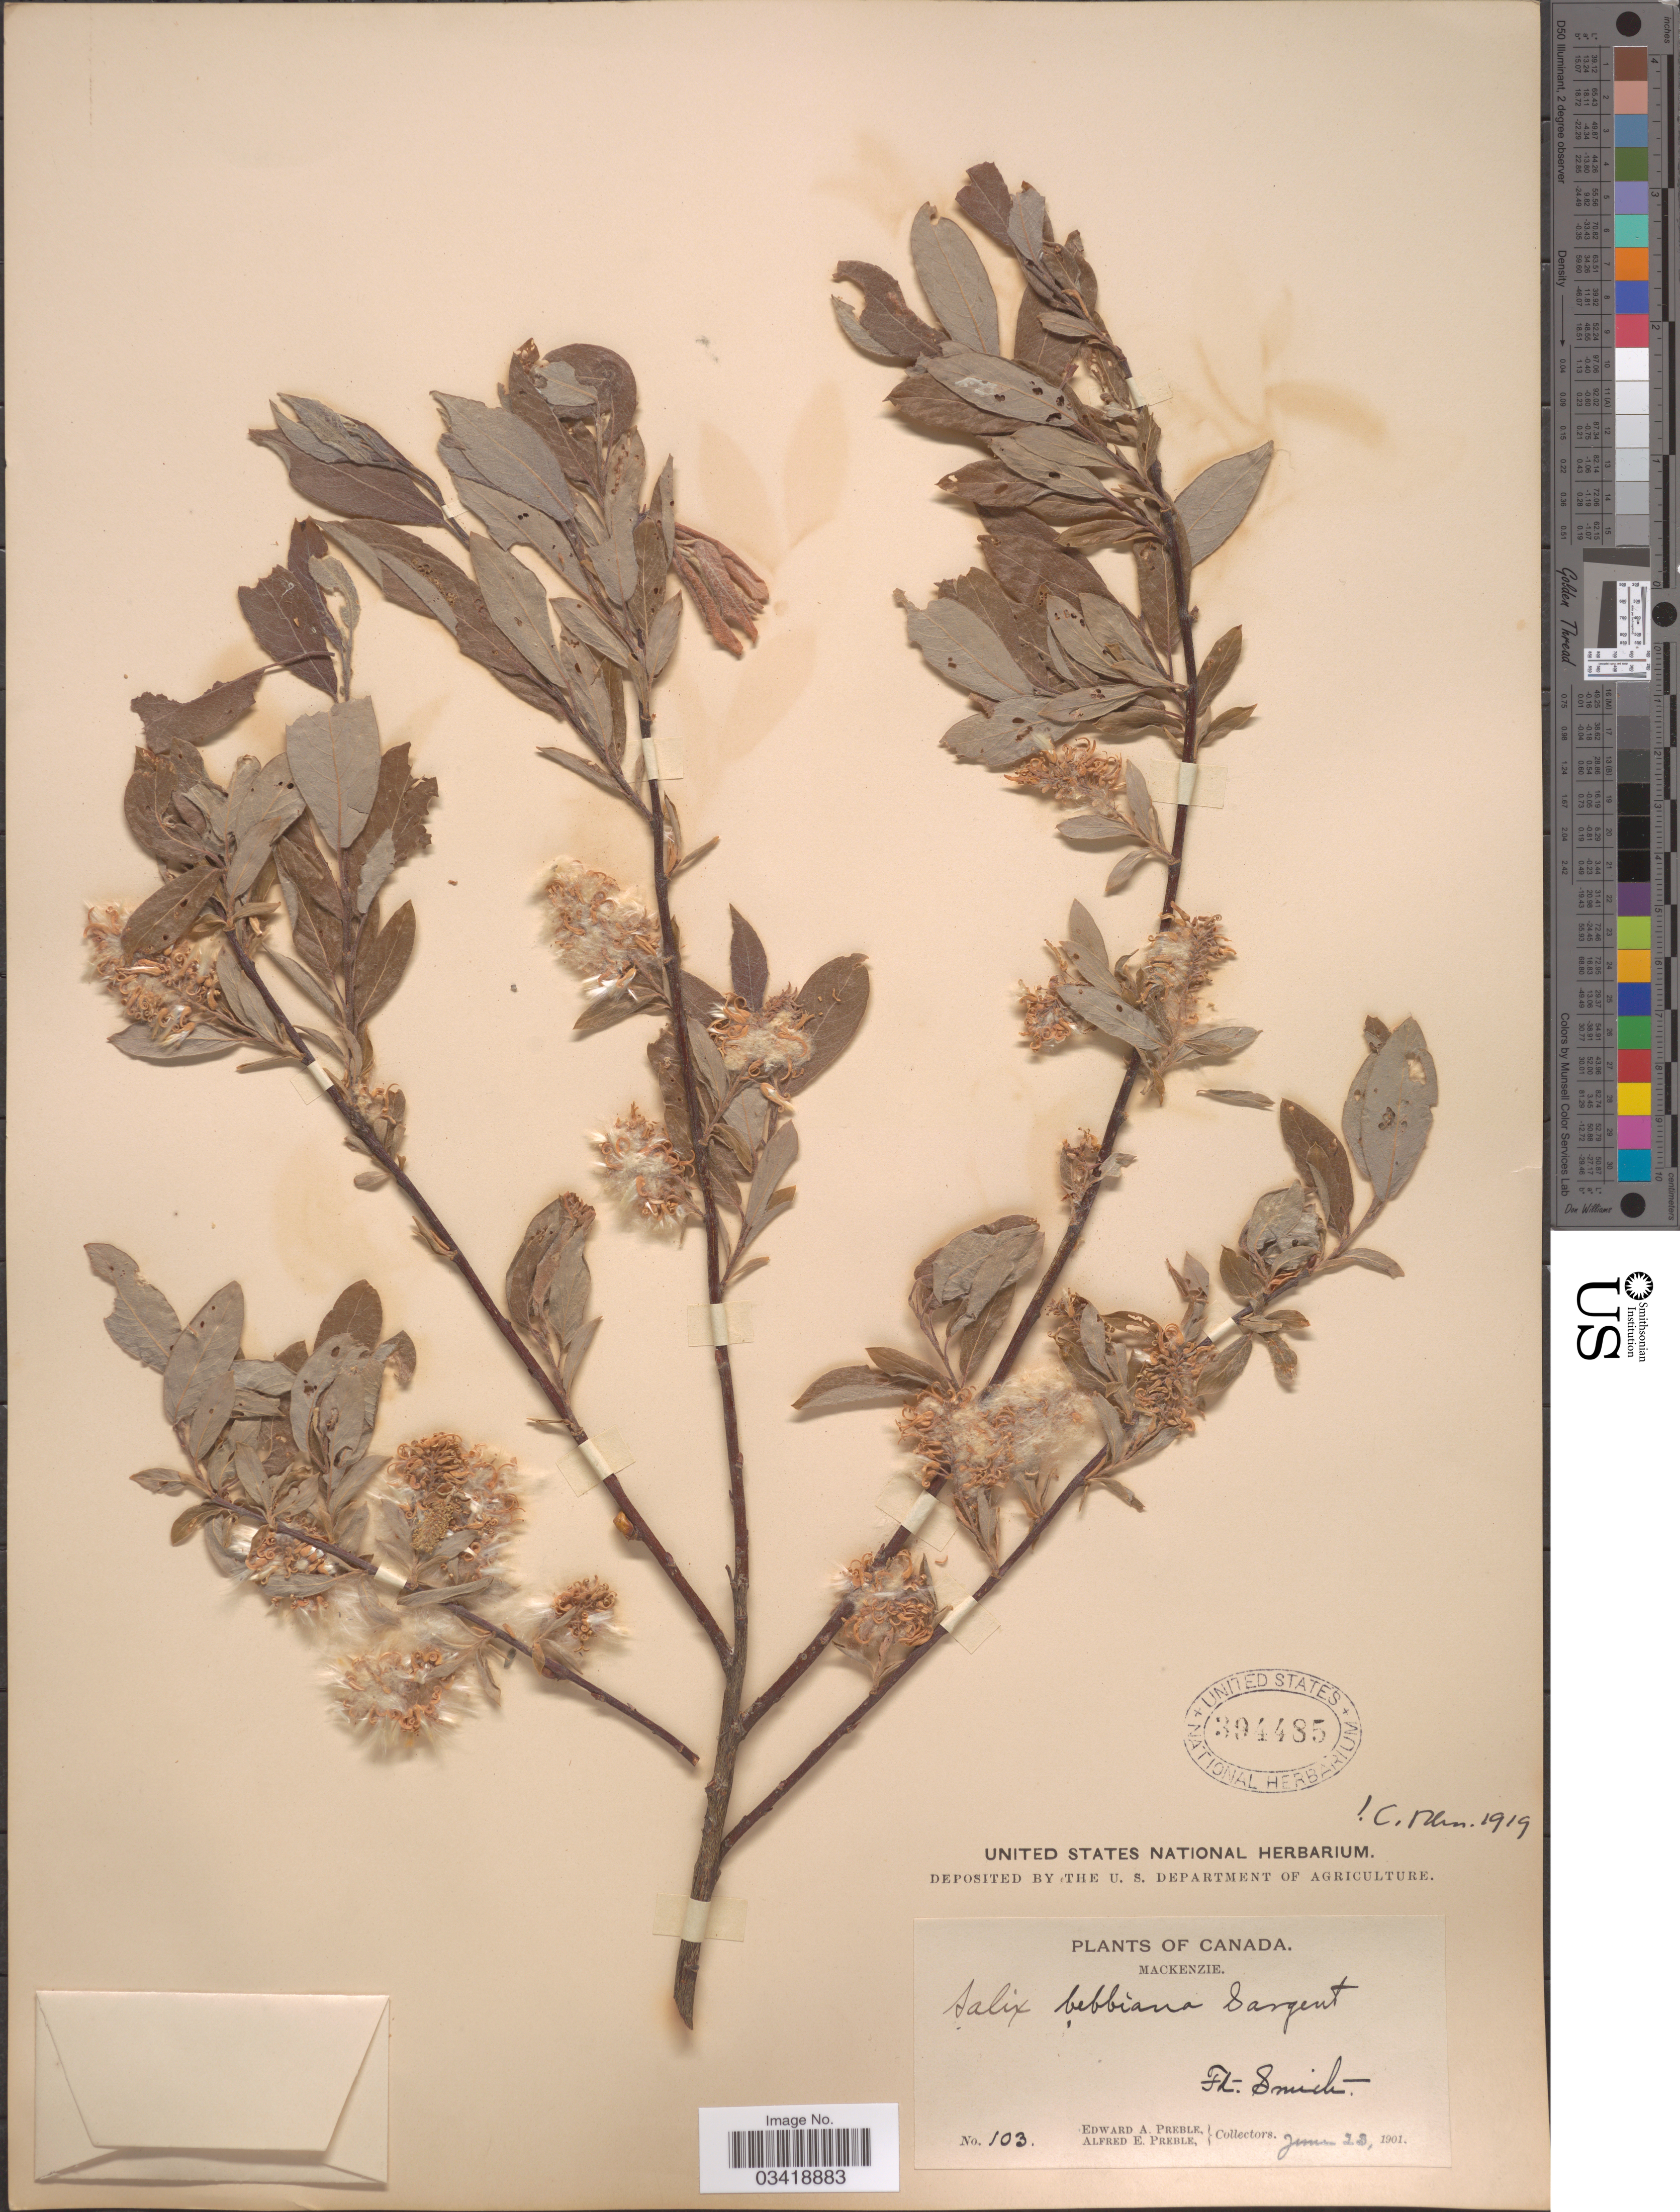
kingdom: Plantae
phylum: Tracheophyta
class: Magnoliopsida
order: Malpighiales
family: Salicaceae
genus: Salix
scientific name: Salix bebbiana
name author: Sarg.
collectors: E. Preble & A. Preble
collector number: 103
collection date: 1901-06-23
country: Canada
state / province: Northwest Territories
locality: Mackenzie. Ft. Smith.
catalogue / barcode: US 394485